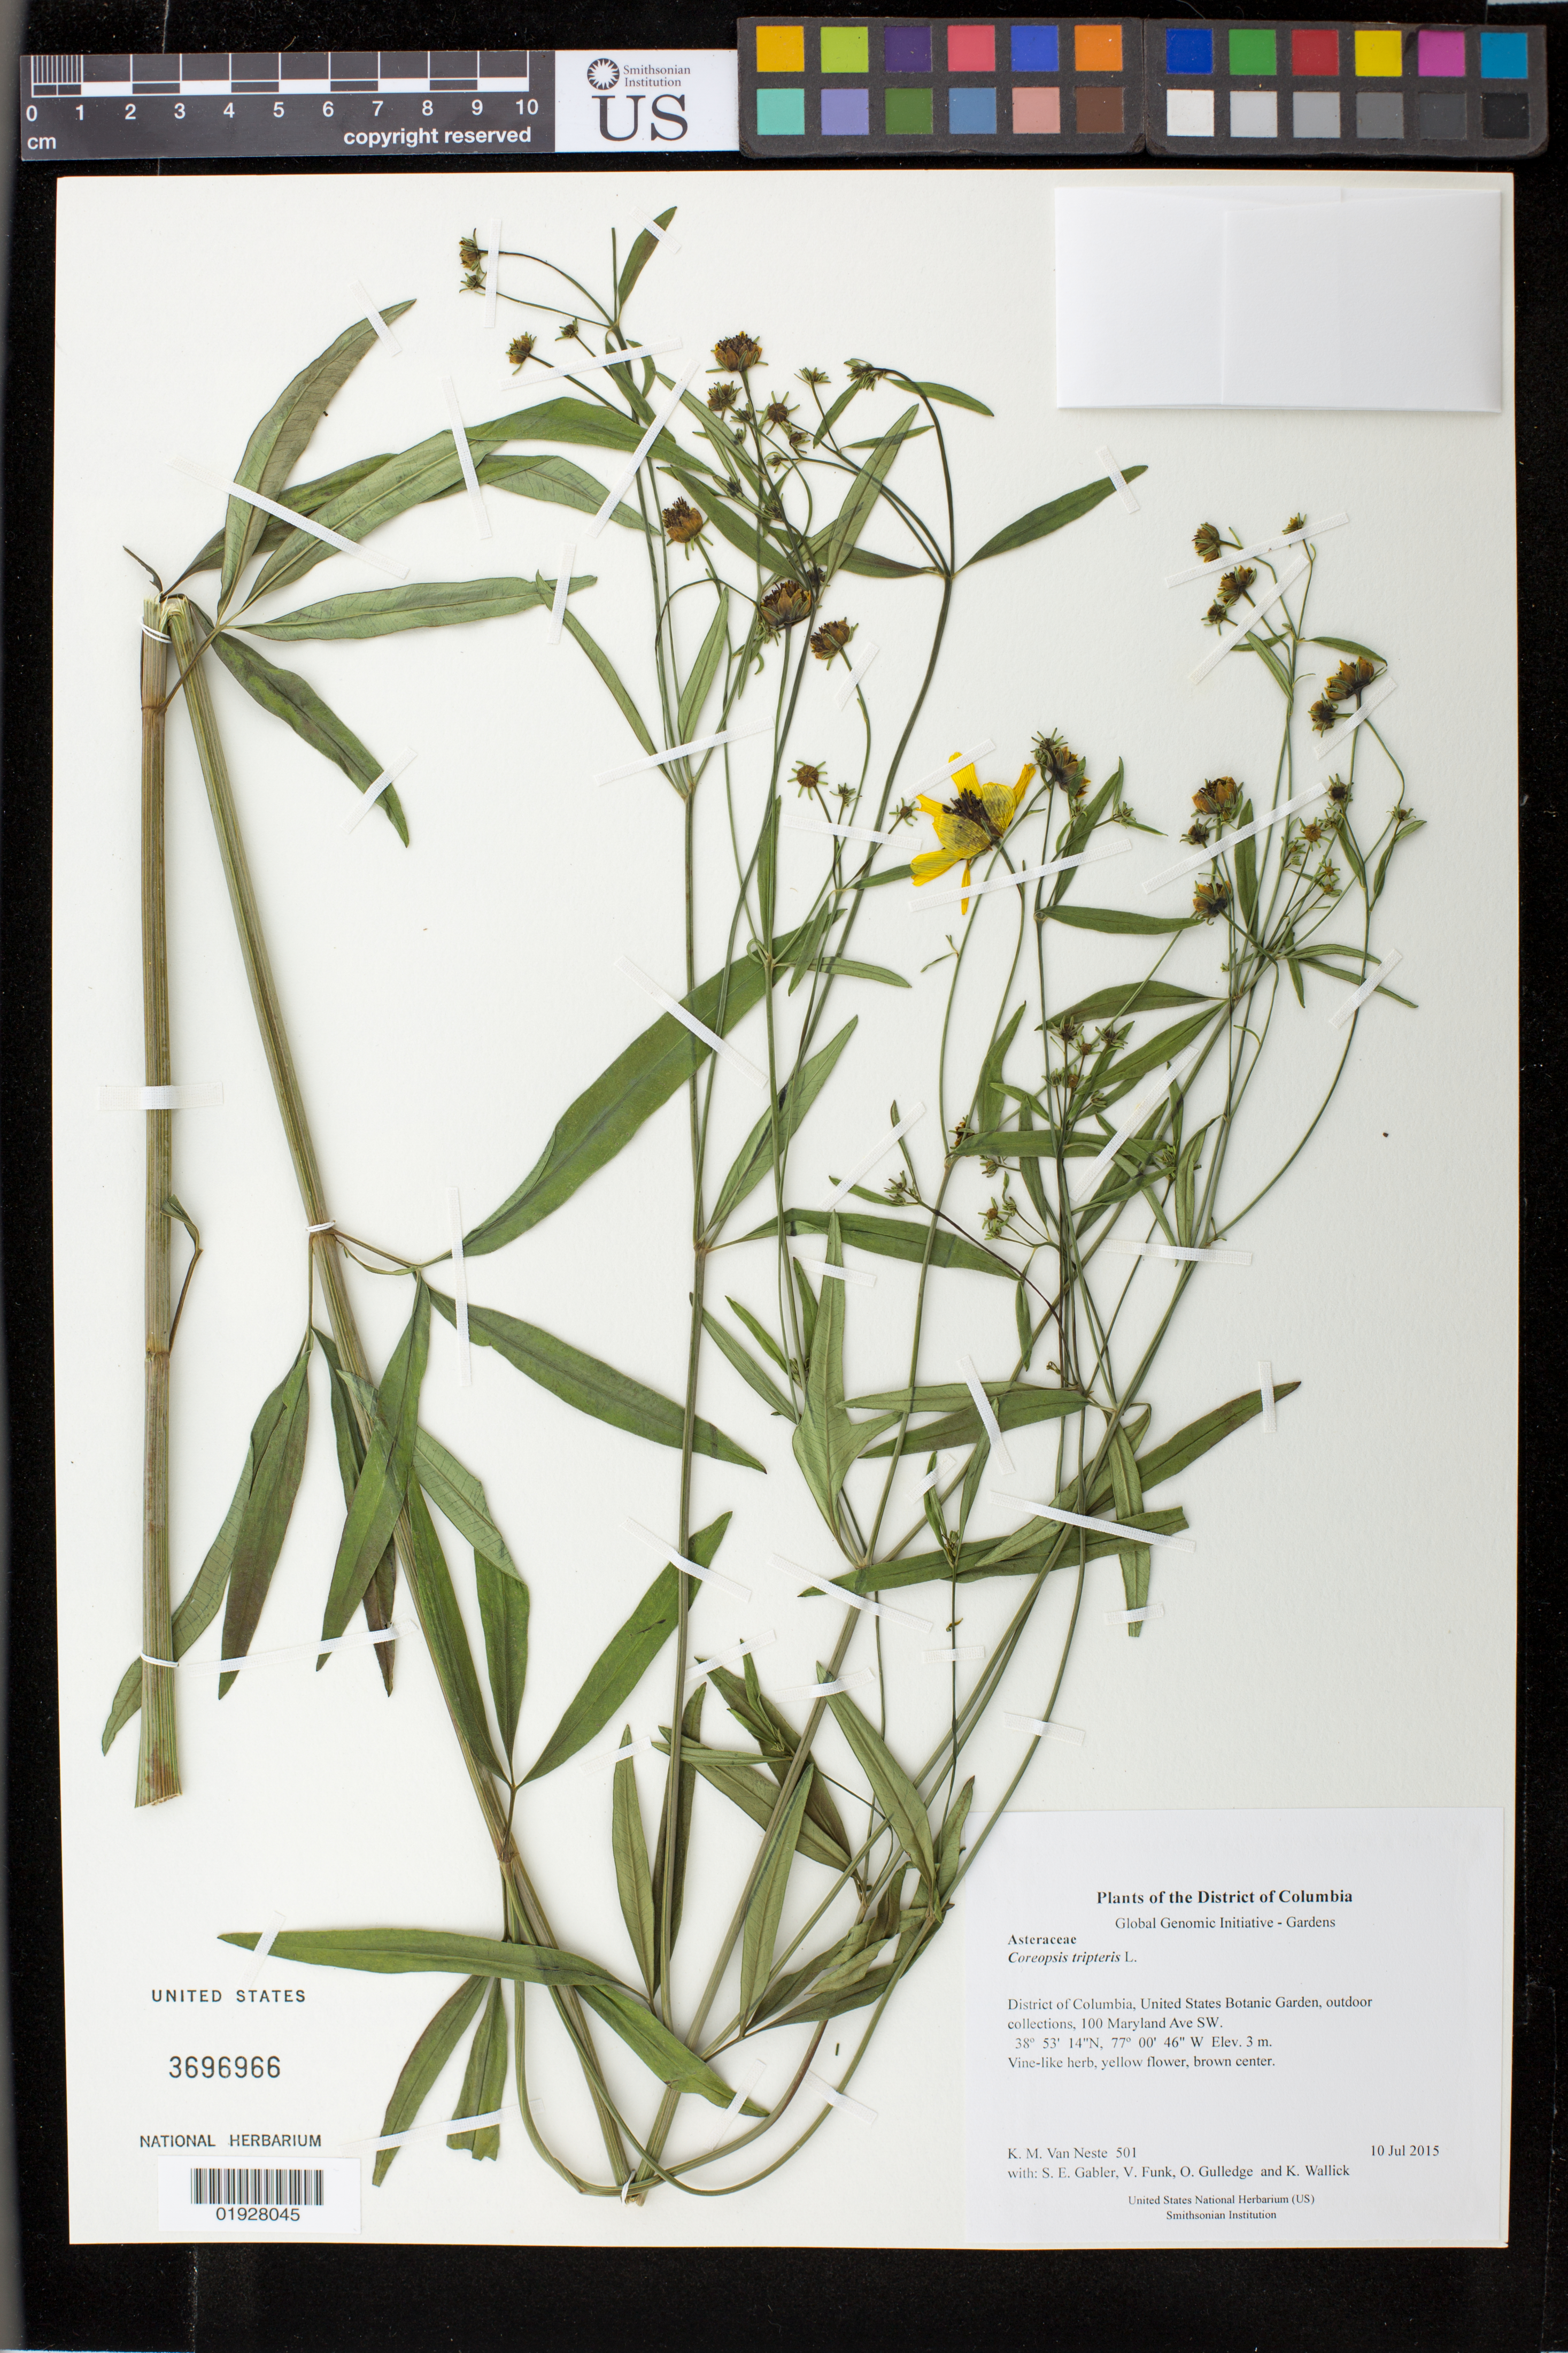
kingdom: Plantae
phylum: Tracheophyta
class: Magnoliopsida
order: Asterales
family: Asteraceae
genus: Coreopsis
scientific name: Coreopsis tripteris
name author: L.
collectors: K. M. Van Neste, S. E. Gabler, V. Funk, O. Gulledge & K. Wallick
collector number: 501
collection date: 2015-07-10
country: United States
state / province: District of Columbia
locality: United States Botanic Garden, outdoor collections, 100 Maryland Ave SW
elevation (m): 3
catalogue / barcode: US 3696966